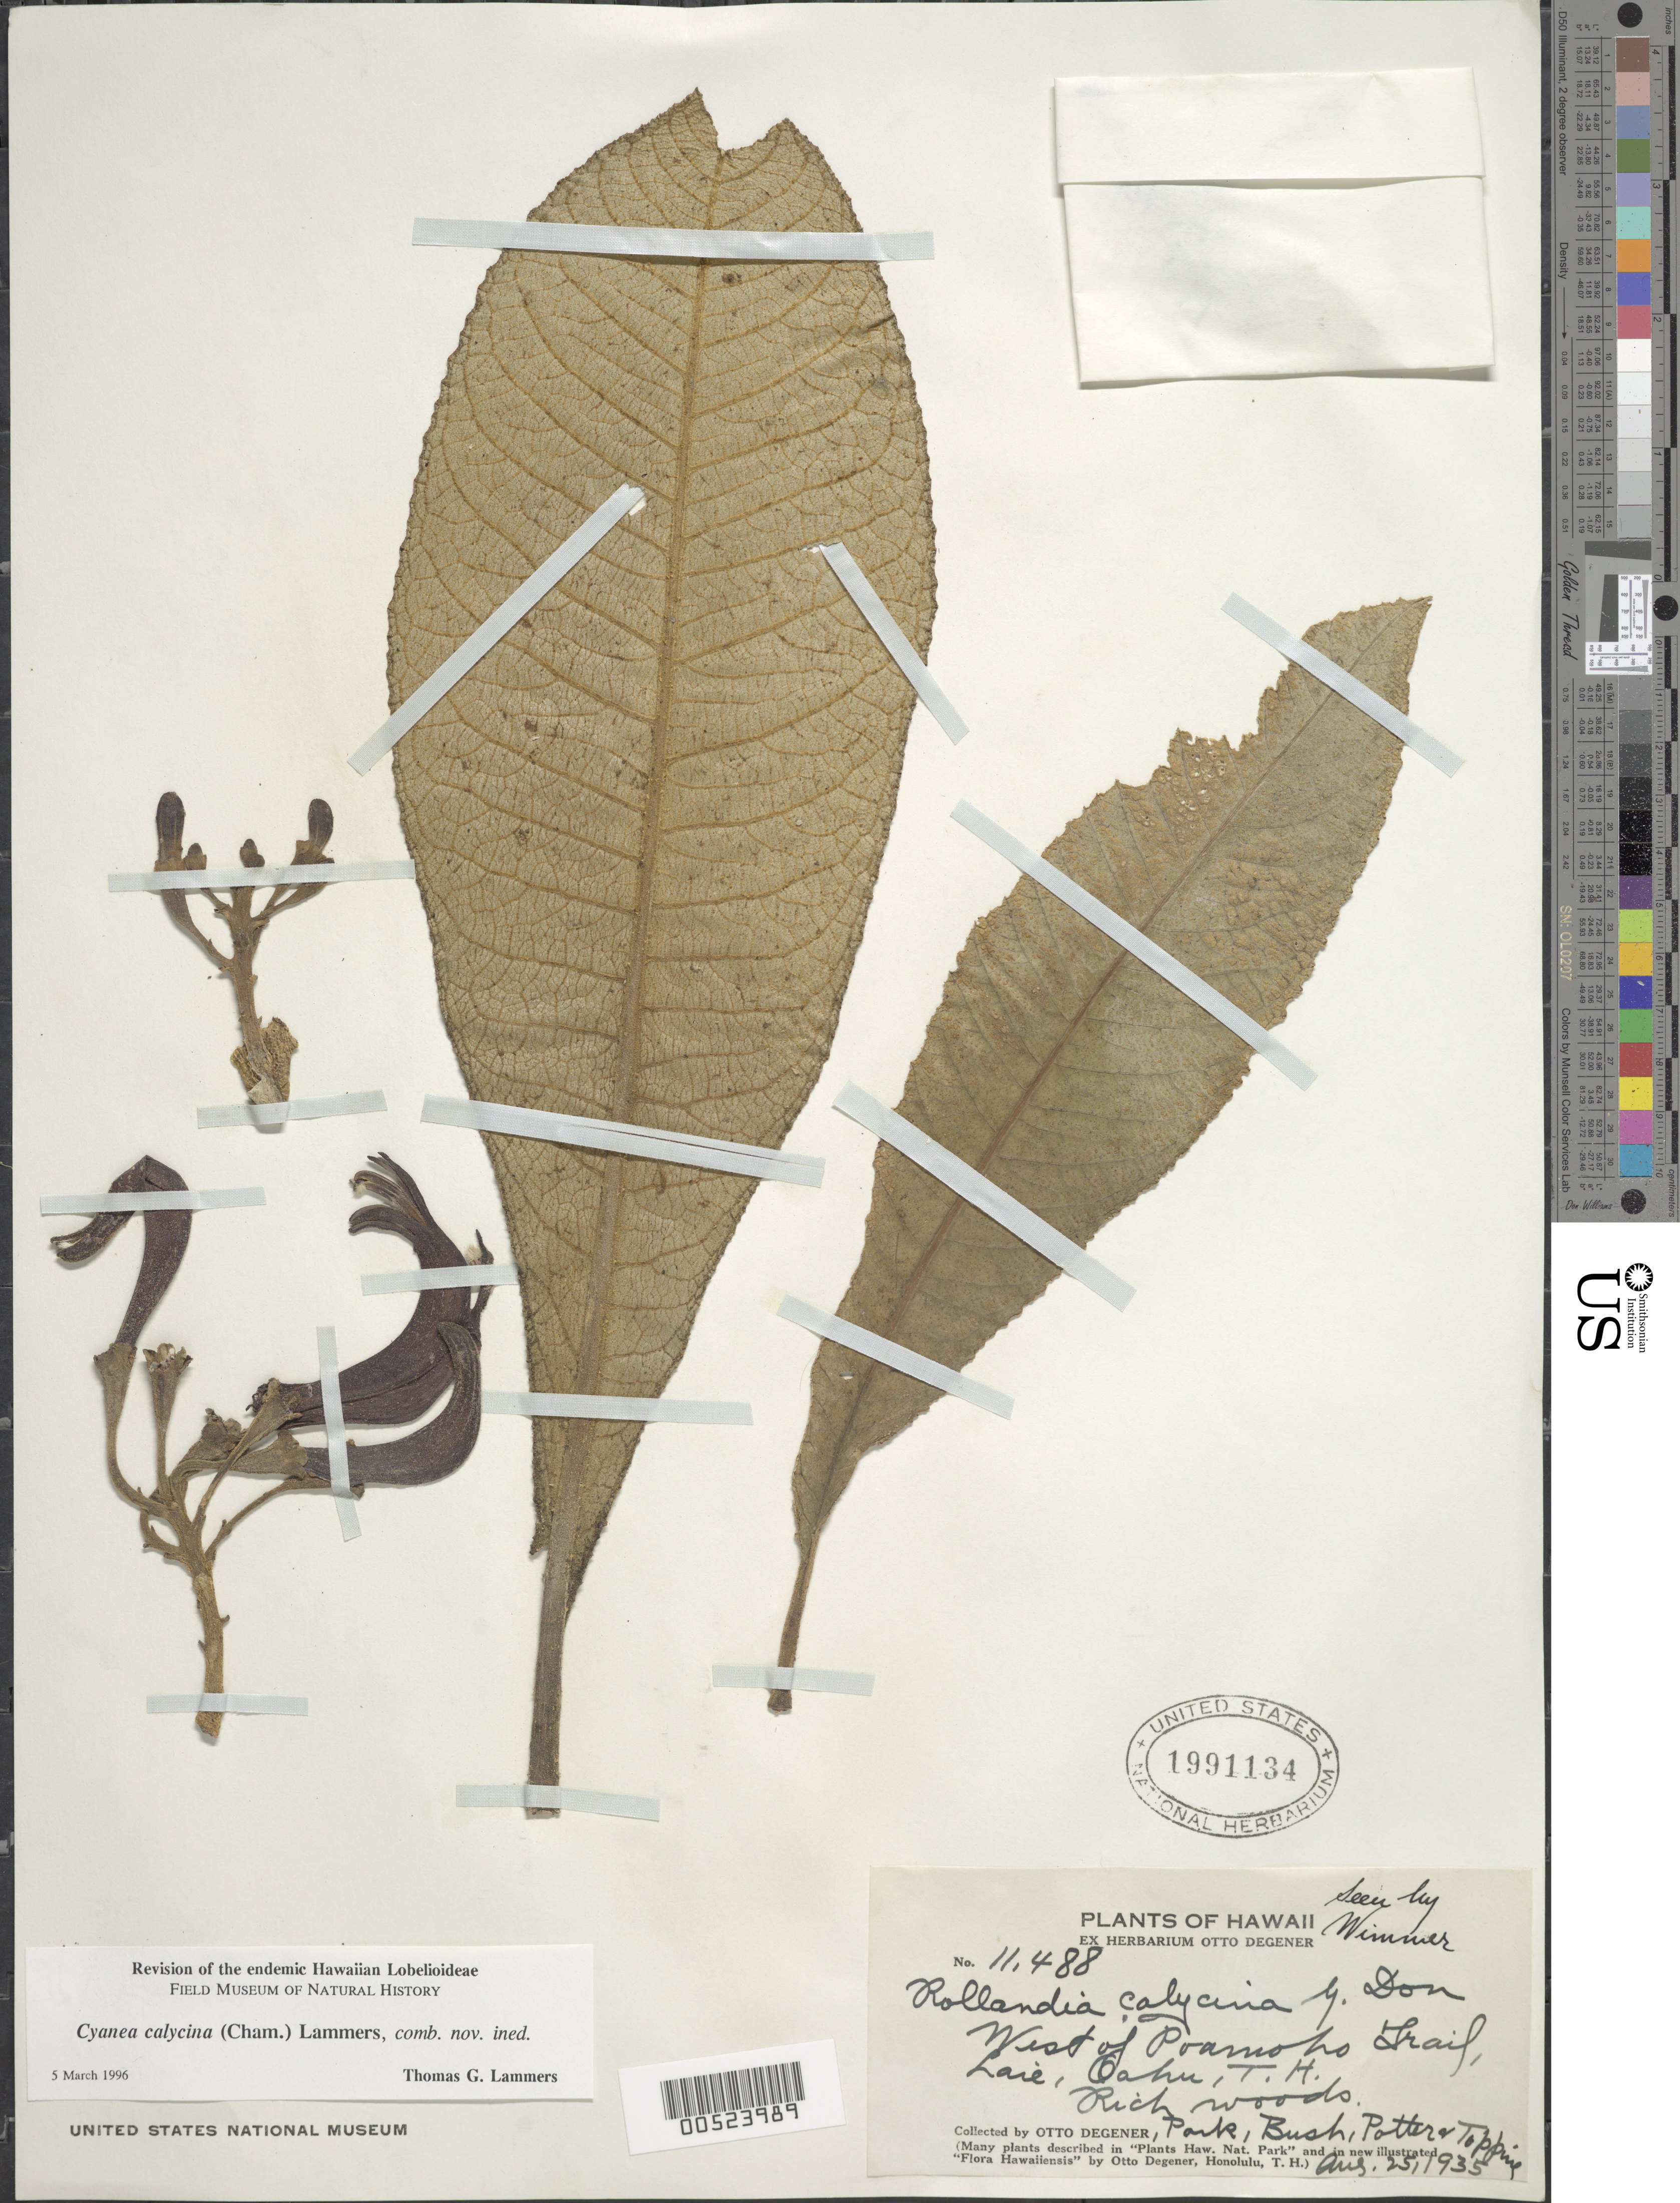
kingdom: Plantae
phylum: Tracheophyta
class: Magnoliopsida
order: Asterales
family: Campanulaceae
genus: Cyanea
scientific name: Cyanea calycina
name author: (Cham.) Lammers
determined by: Lammers, T. G.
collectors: O. Degener, -. Park, W. Bush, -. Potter & D. L. Topping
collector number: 11488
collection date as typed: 25 Aug 1935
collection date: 1935-08-25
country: United States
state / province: Hawaii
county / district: Honolulu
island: Oahu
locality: W of Poamoho Trail, Laie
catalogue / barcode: US 1991134